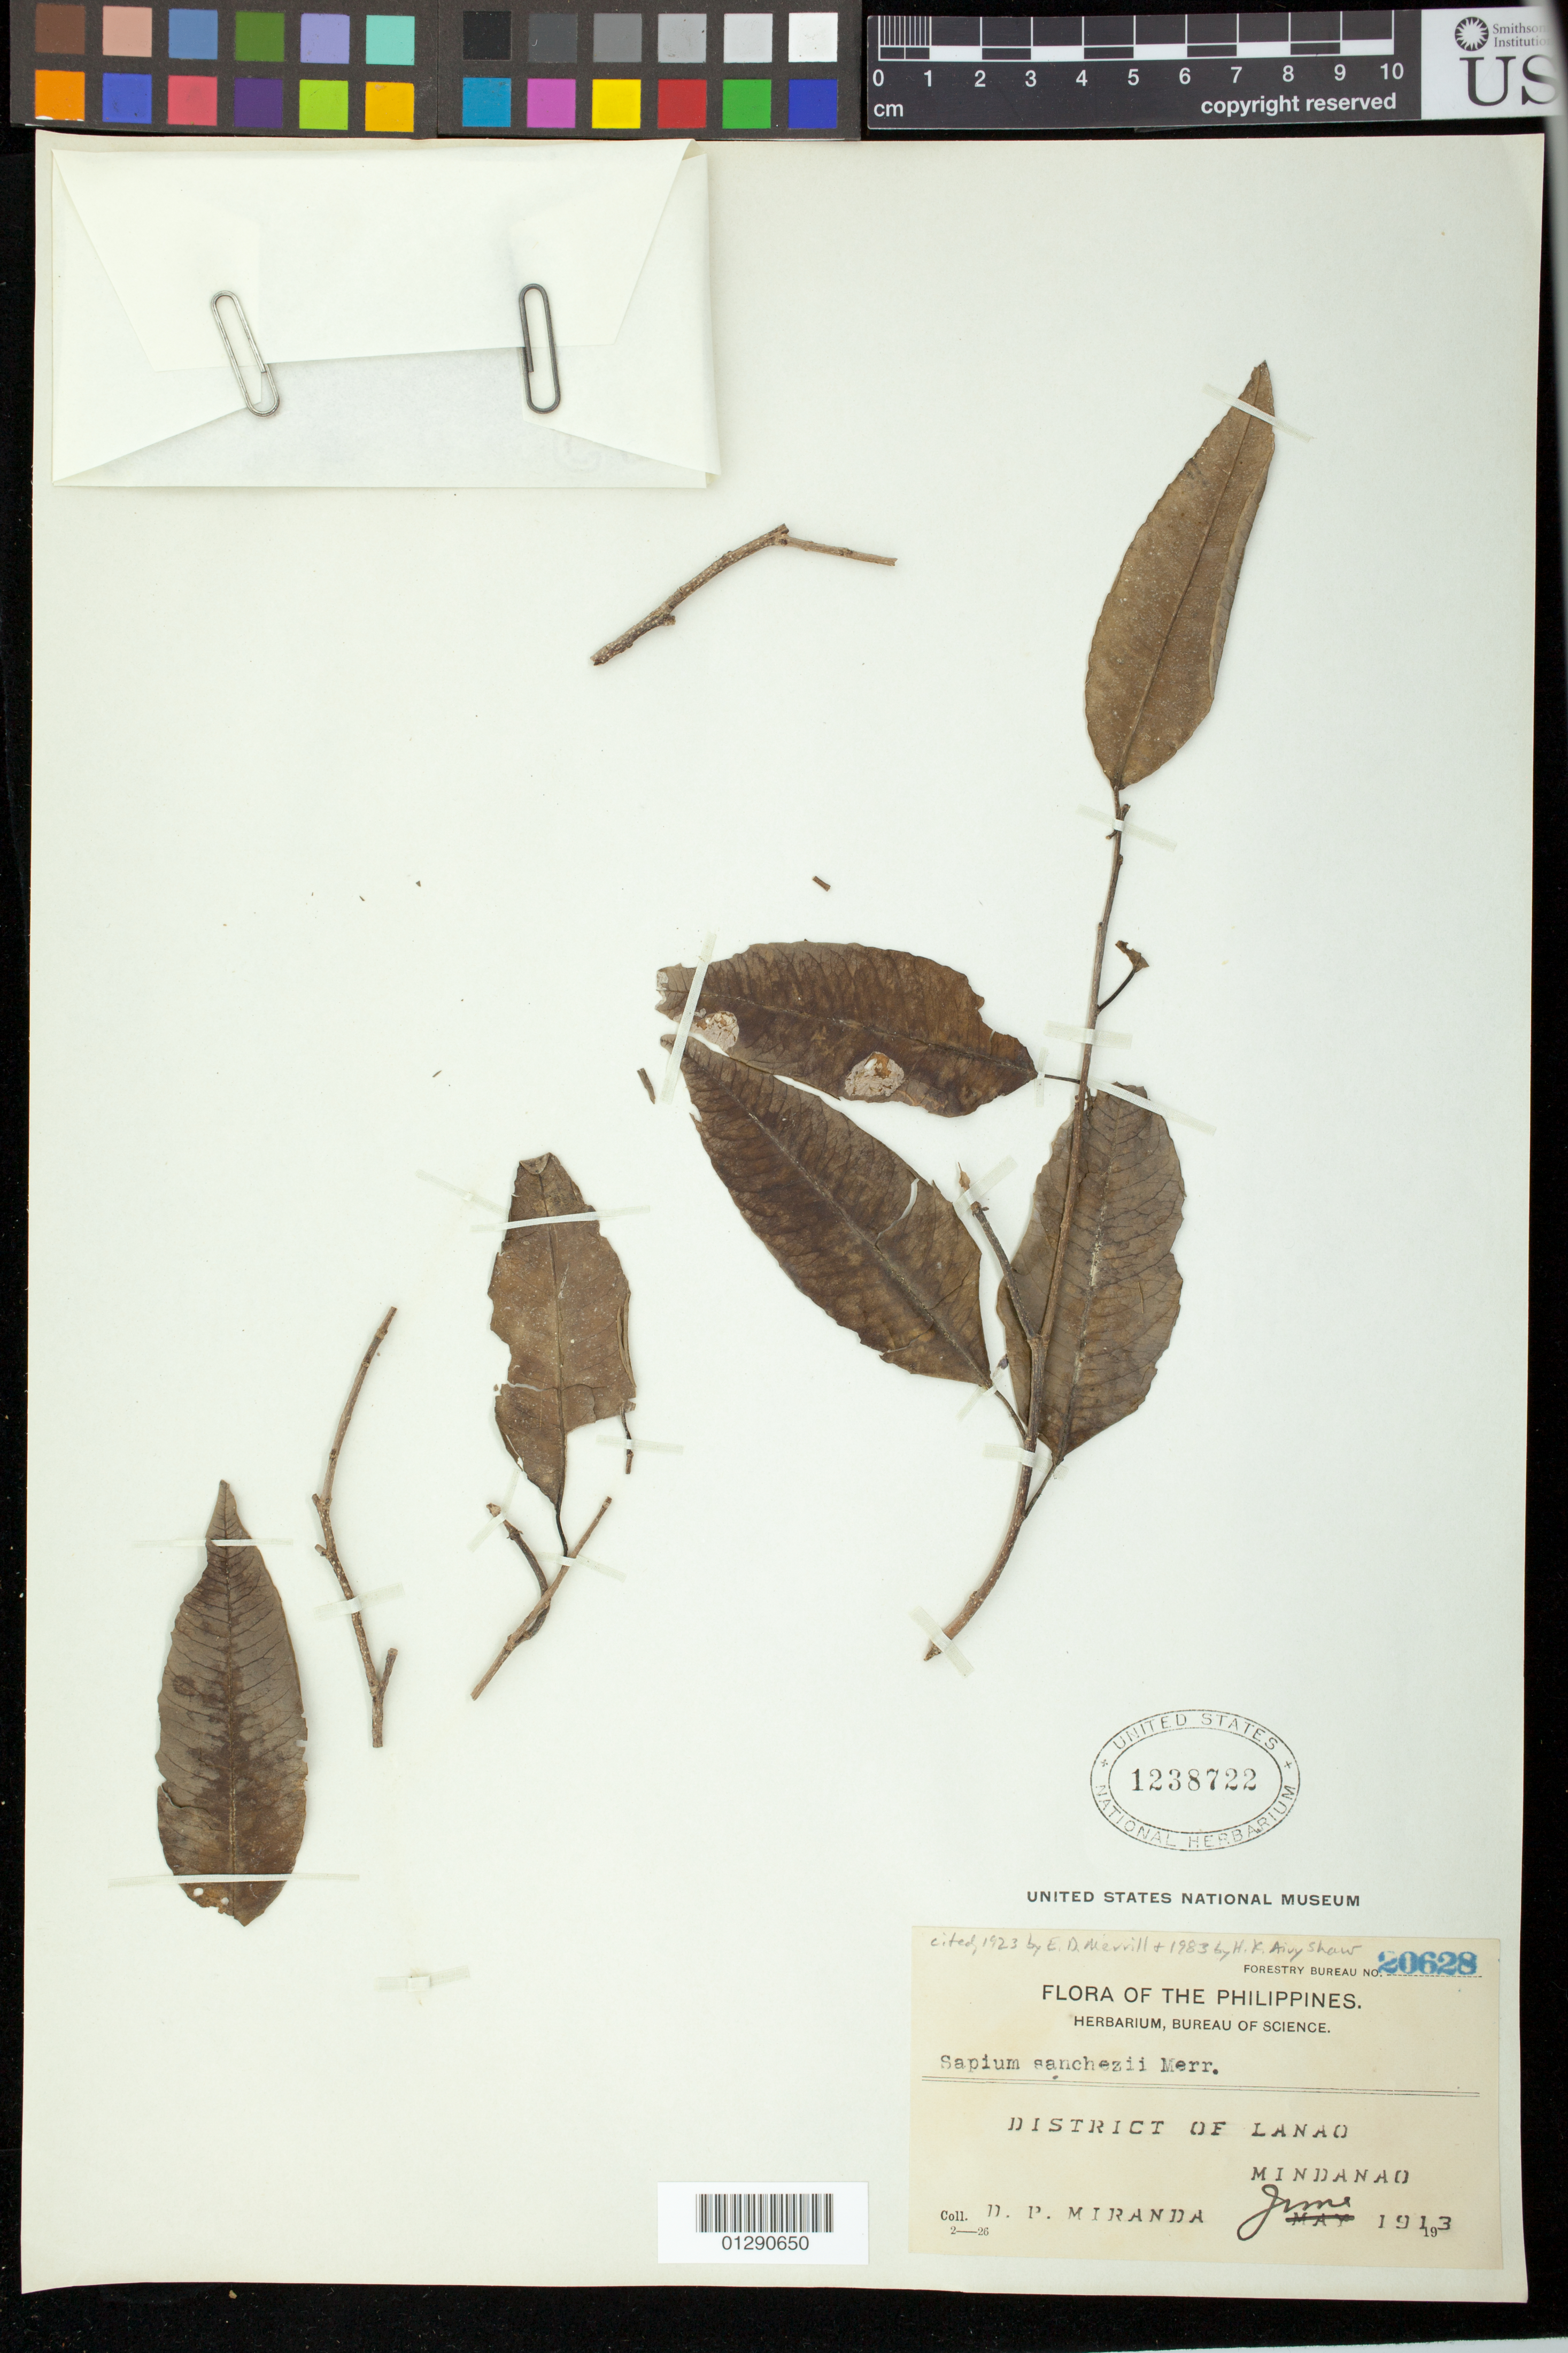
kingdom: Plantae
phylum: Tracheophyta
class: Magnoliopsida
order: Malpighiales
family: Euphorbiaceae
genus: Sapium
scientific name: Sapium sanchezii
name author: Merr.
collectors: D. P. Miranda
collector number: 20628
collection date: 1913-06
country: Philippines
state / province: Central Visayas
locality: Lanao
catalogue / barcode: US 1238722